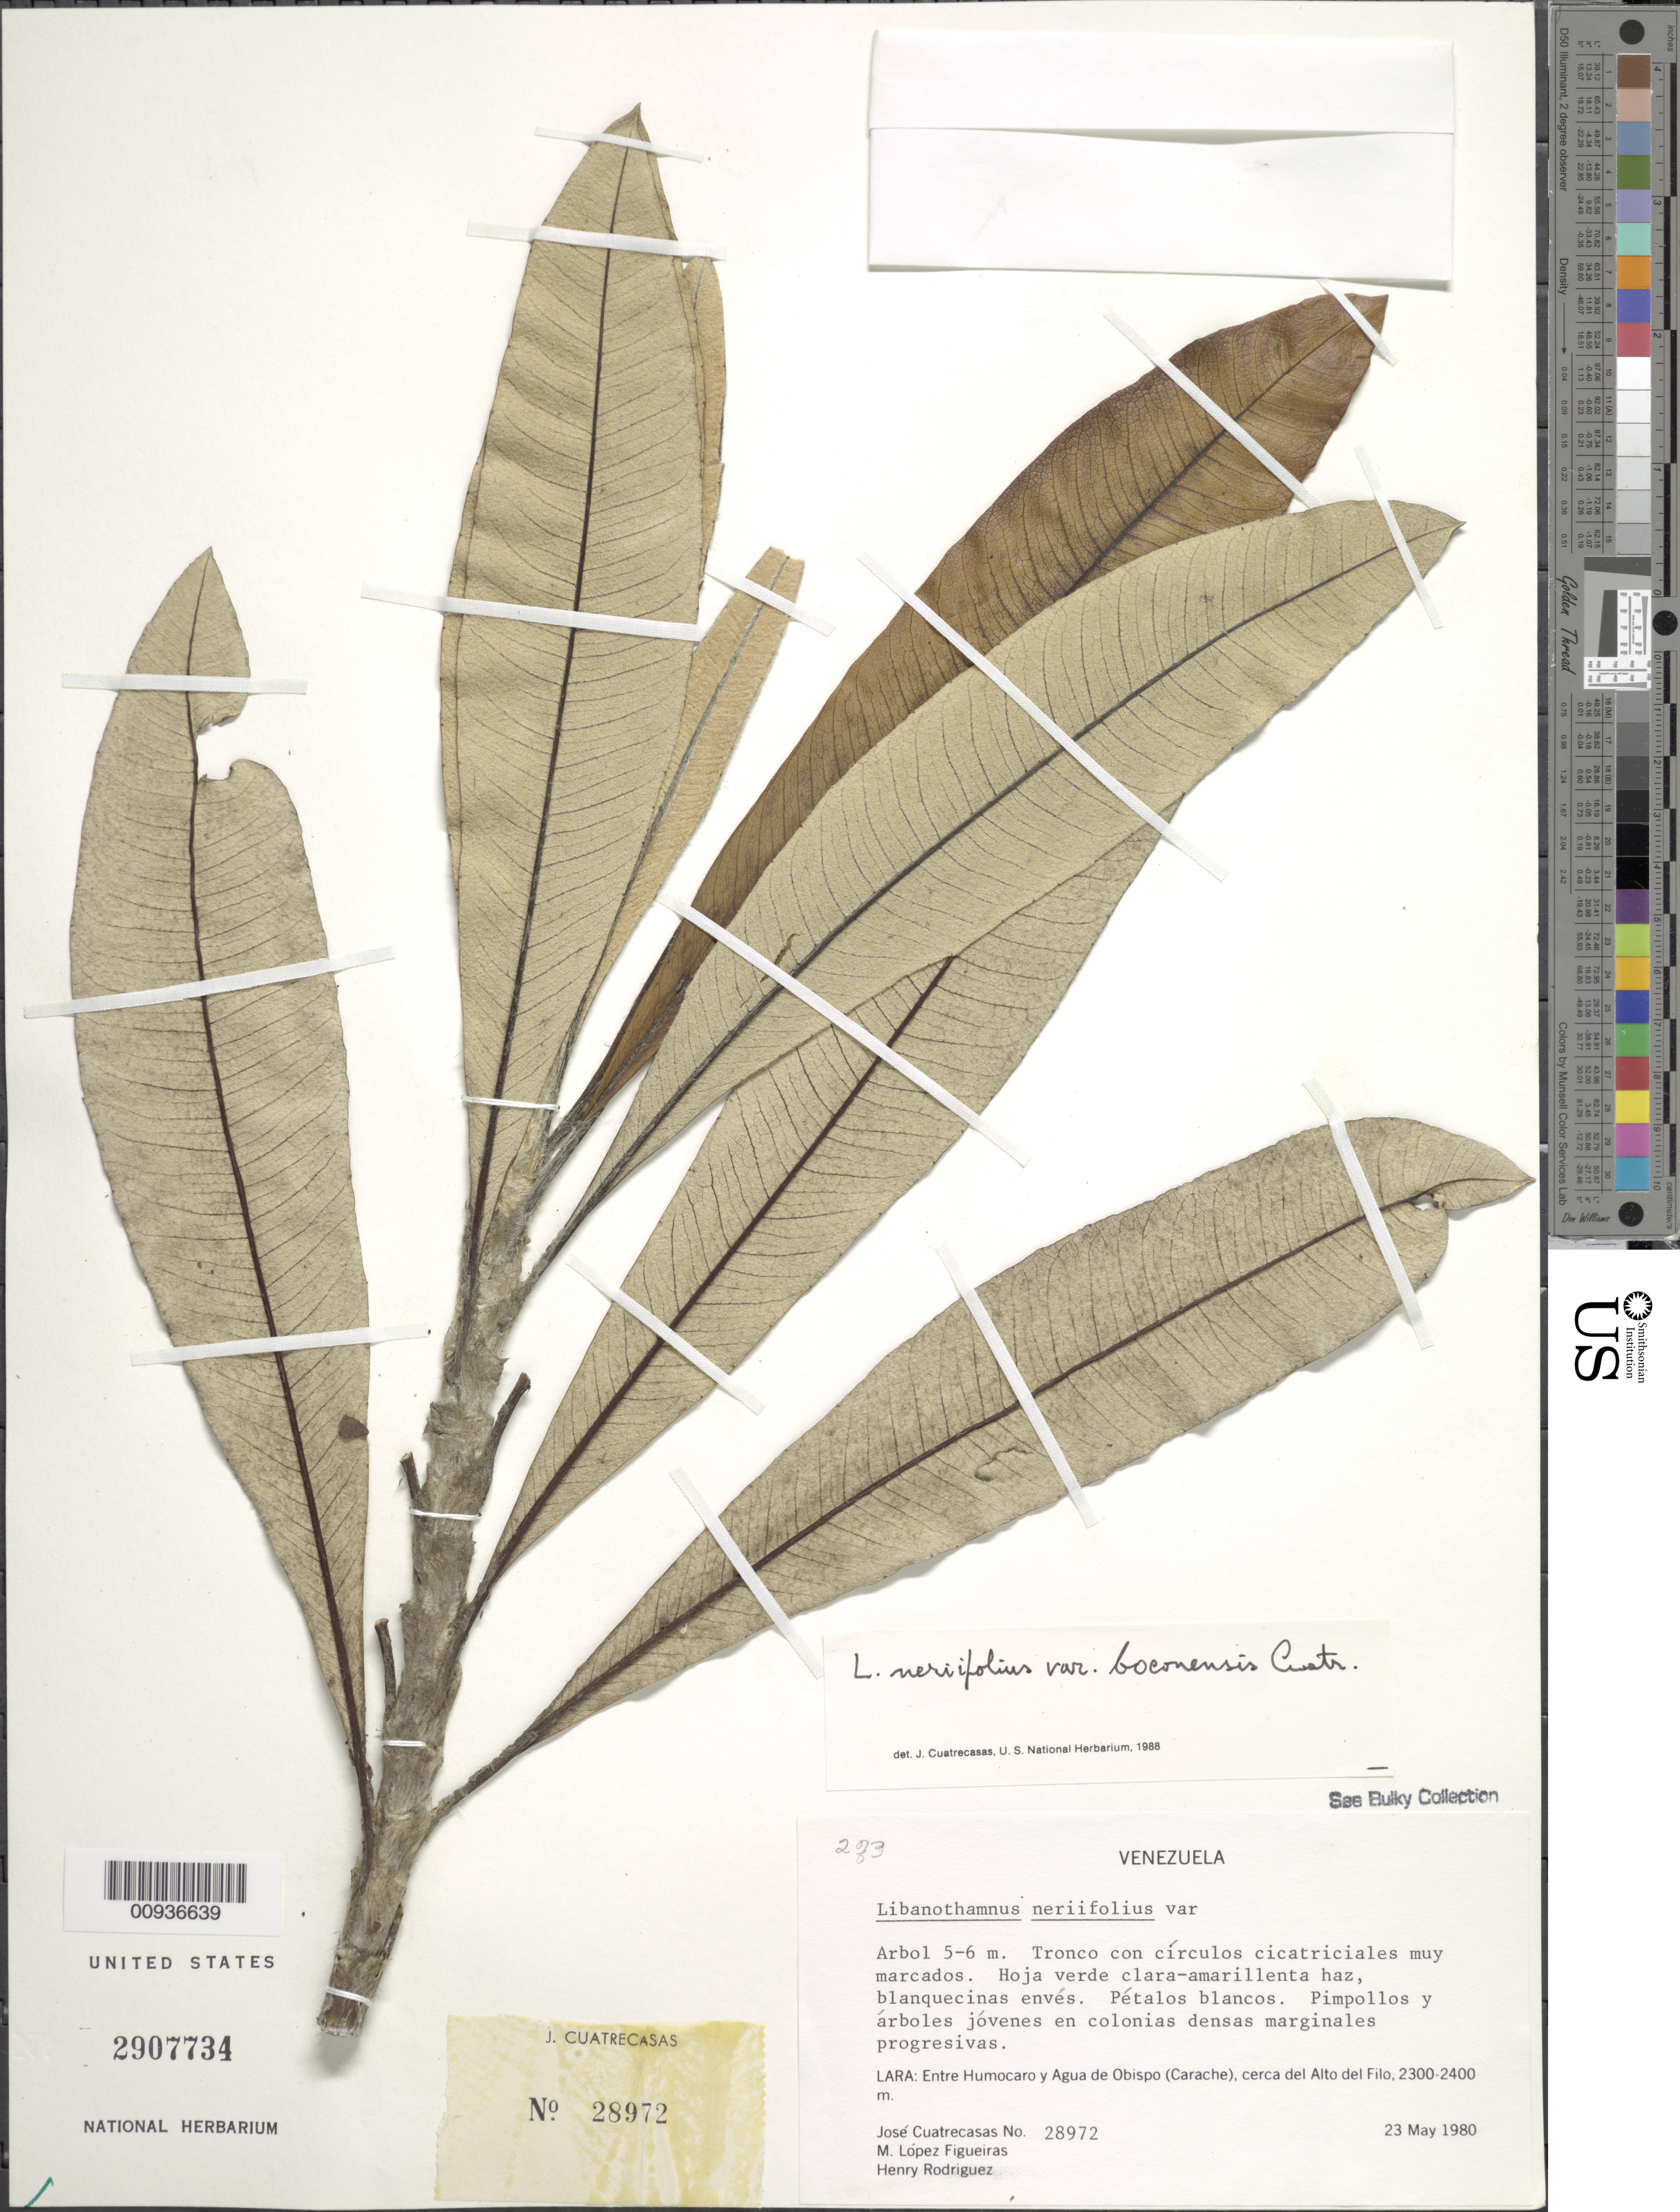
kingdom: Plantae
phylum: Tracheophyta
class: Magnoliopsida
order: Asterales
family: Asteraceae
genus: Libanothamnus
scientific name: Libanothamnus neriifolius var. boconensis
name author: Cuatrec.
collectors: J. Cuatrecasas, M. López Figueiras & H. A. Rodriguez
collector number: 28972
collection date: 1980-05-23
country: Venezuela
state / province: Lara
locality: Entre Humocaro y Agua de Obispo (Carache), cerca del Alto del Filo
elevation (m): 2300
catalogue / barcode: US 2907734